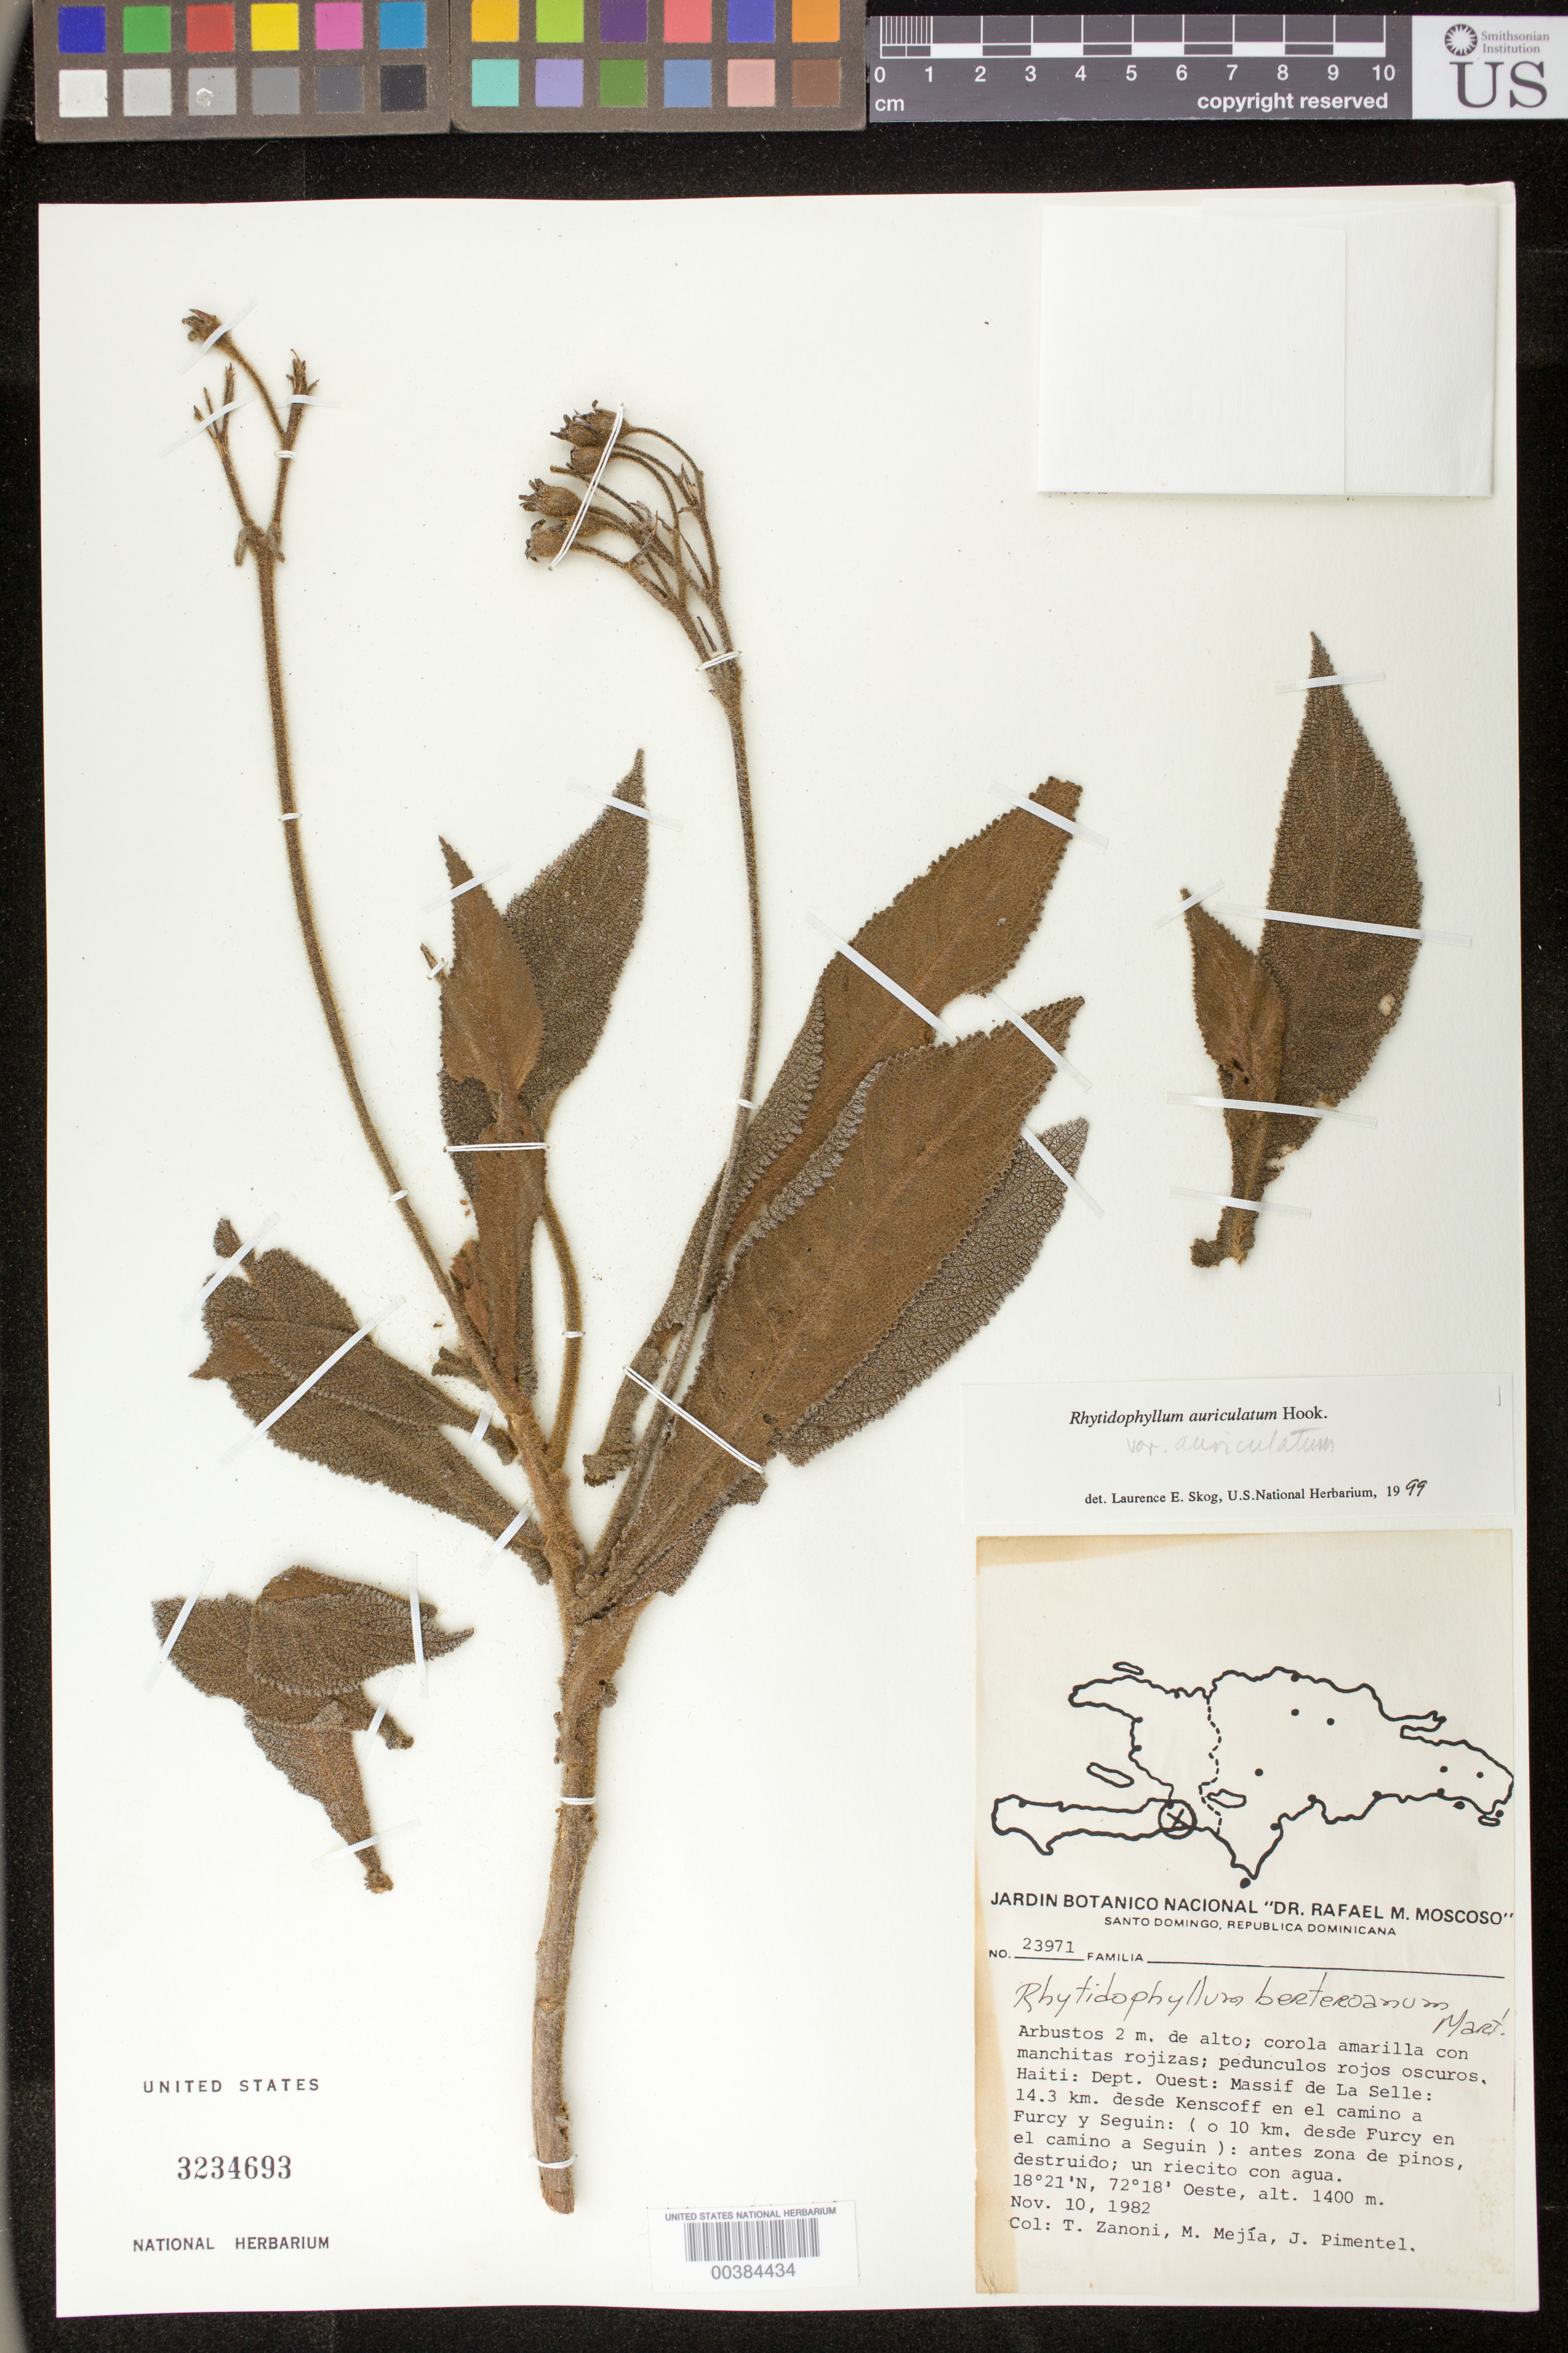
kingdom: Plantae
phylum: Tracheophyta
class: Magnoliopsida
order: Lamiales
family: Gesneriaceae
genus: Rhytidophyllum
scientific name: Rhytidophyllum auriculatum var. angustatum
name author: Urb.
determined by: Skog, Laurence E.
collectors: T. A. Zanoni, M. Mejia & J. Pimentel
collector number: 23971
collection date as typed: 10 Nov 1982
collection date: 1982-11-10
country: Haiti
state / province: Ouest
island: Hispaniola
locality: Massif de La Selle: 14.3 km desde Kenscoff en el camino a Furcy y Seguin (o 10 km desde Furcy en el camino a Seguin)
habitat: Antes zona de pinos, destruido; un riecito con agua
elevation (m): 1400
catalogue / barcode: US 3234693